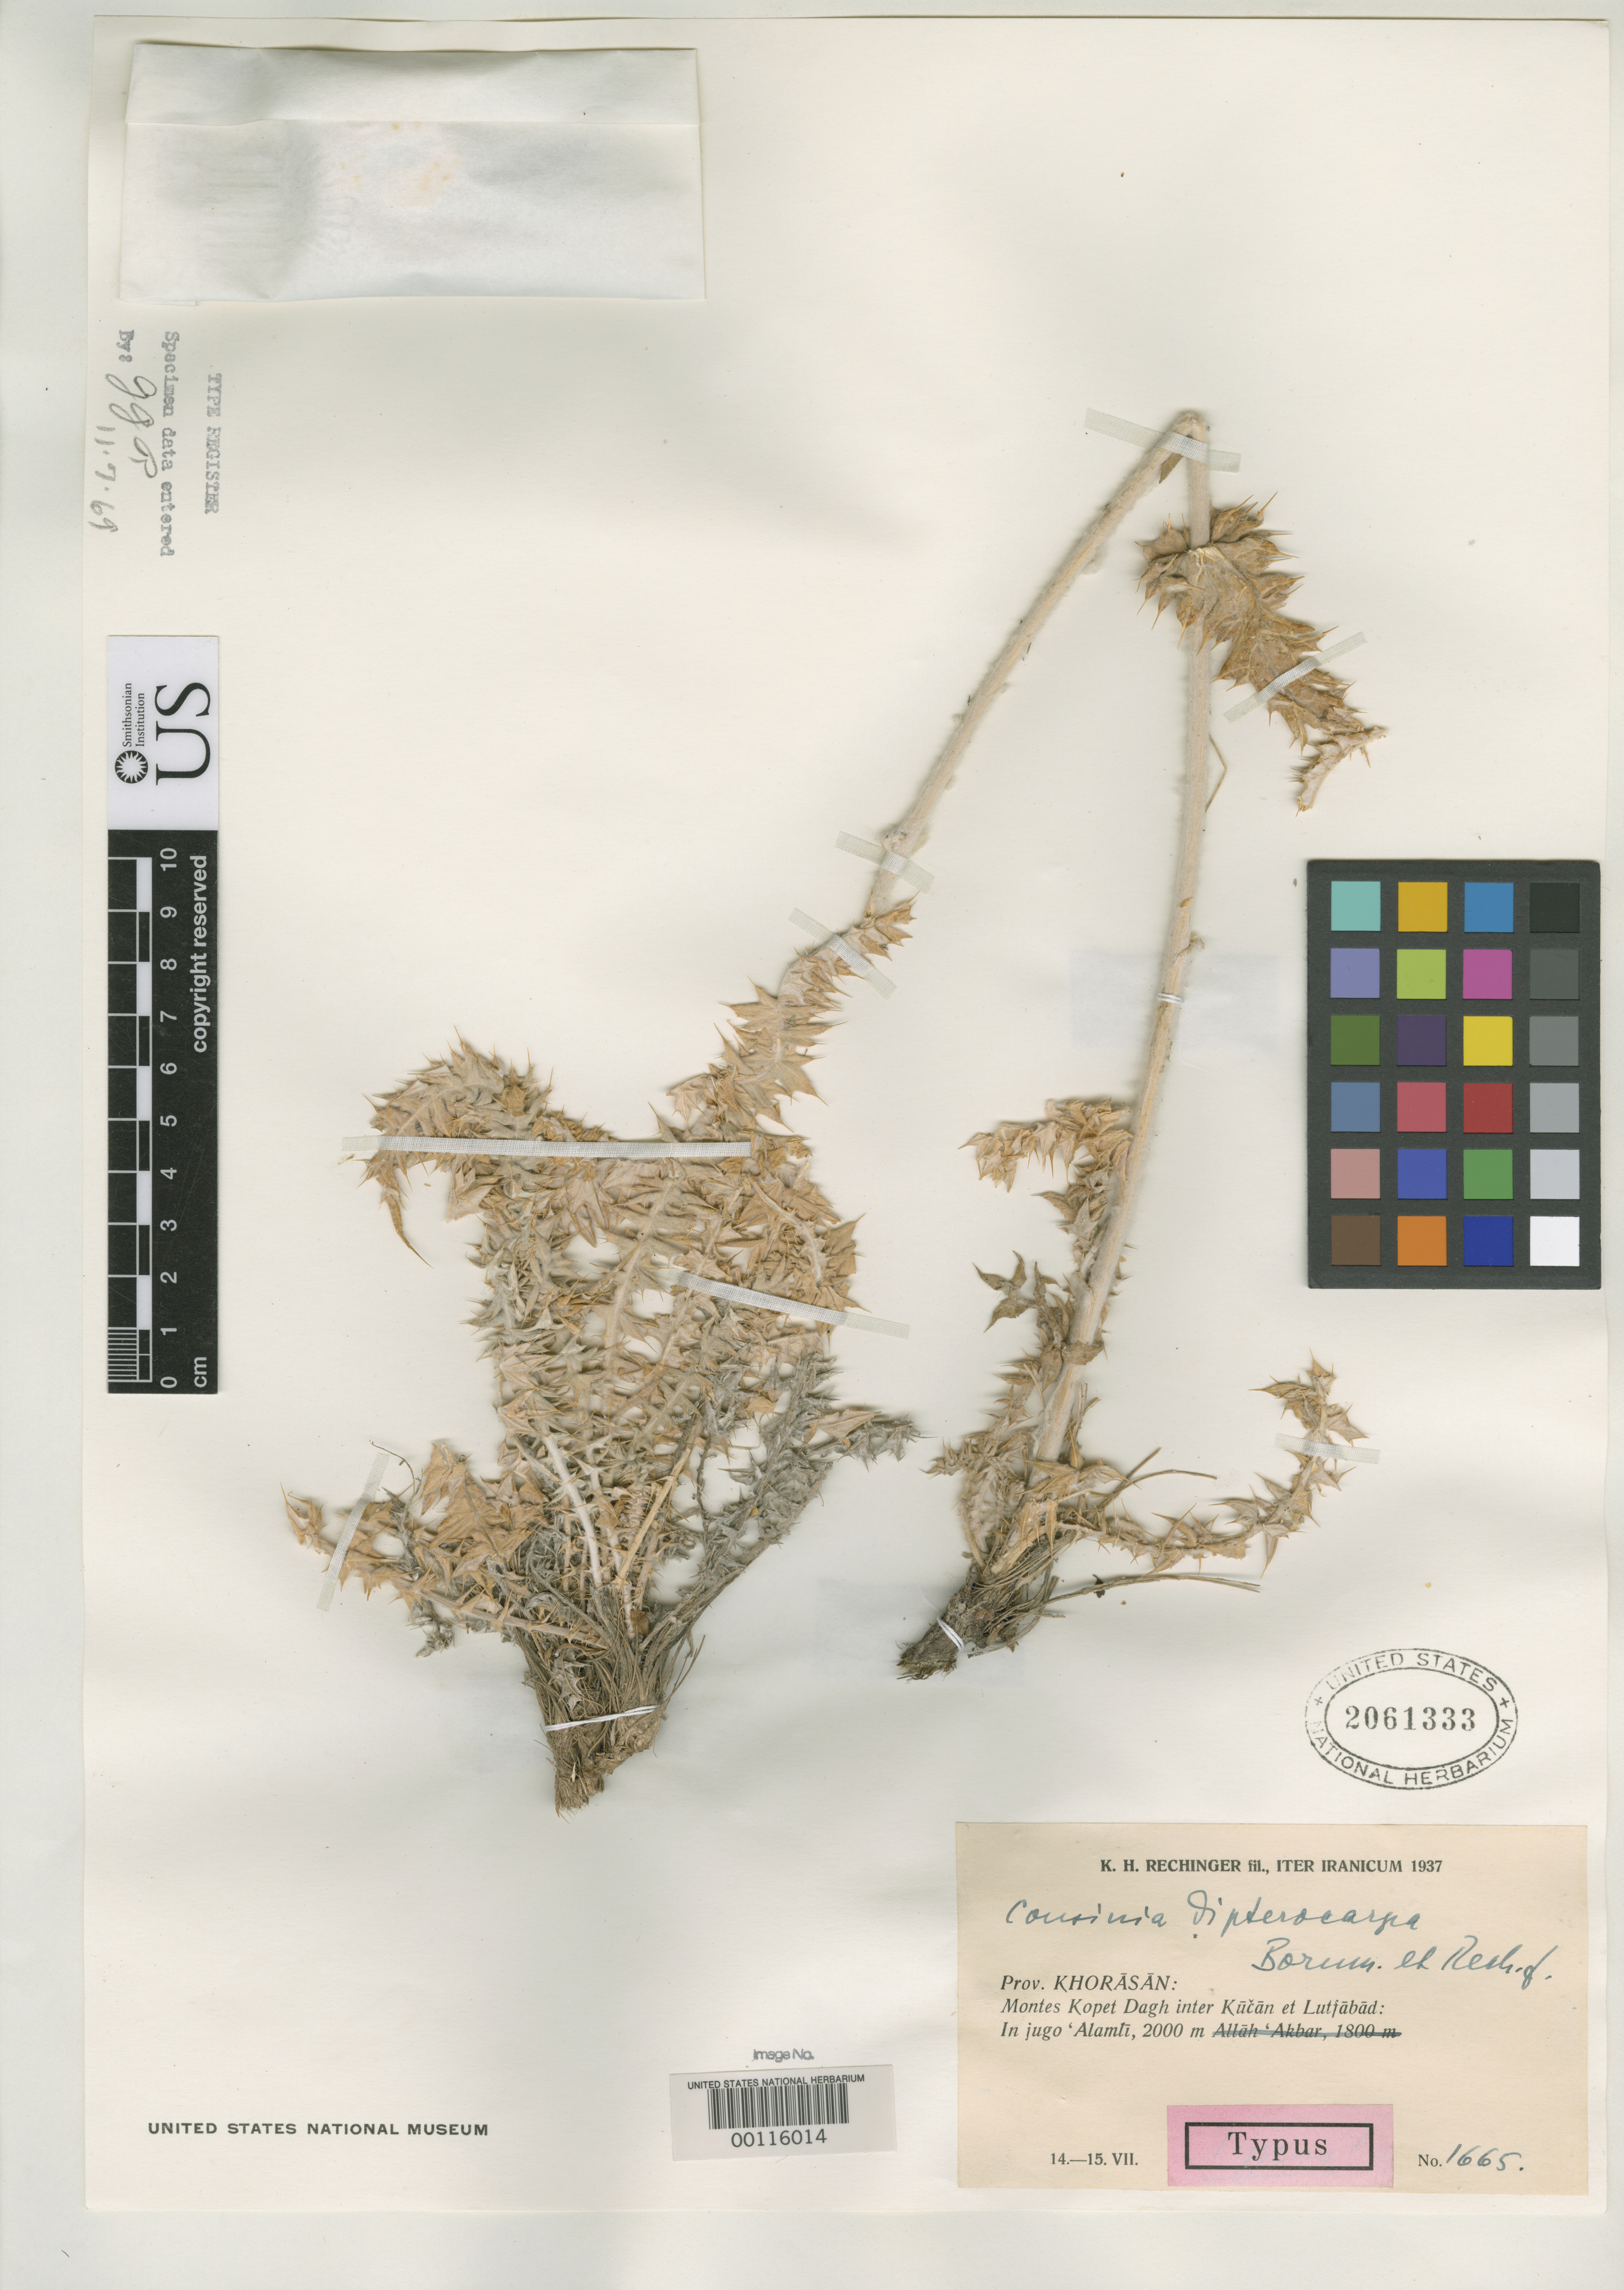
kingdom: Plantae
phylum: Tracheophyta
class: Magnoliopsida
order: Asterales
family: Asteraceae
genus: Cousinia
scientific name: Cousinia dipterocarpa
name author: Bornm. & Rech. f.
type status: Isosyntype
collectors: K. H. Rechinger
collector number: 1665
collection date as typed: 14 Jul 1937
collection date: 1937-07-14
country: Iran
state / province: Khorasan [obsolete]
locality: Mt. Kopet, between Kucan and Lutfabad.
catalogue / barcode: US 2061333